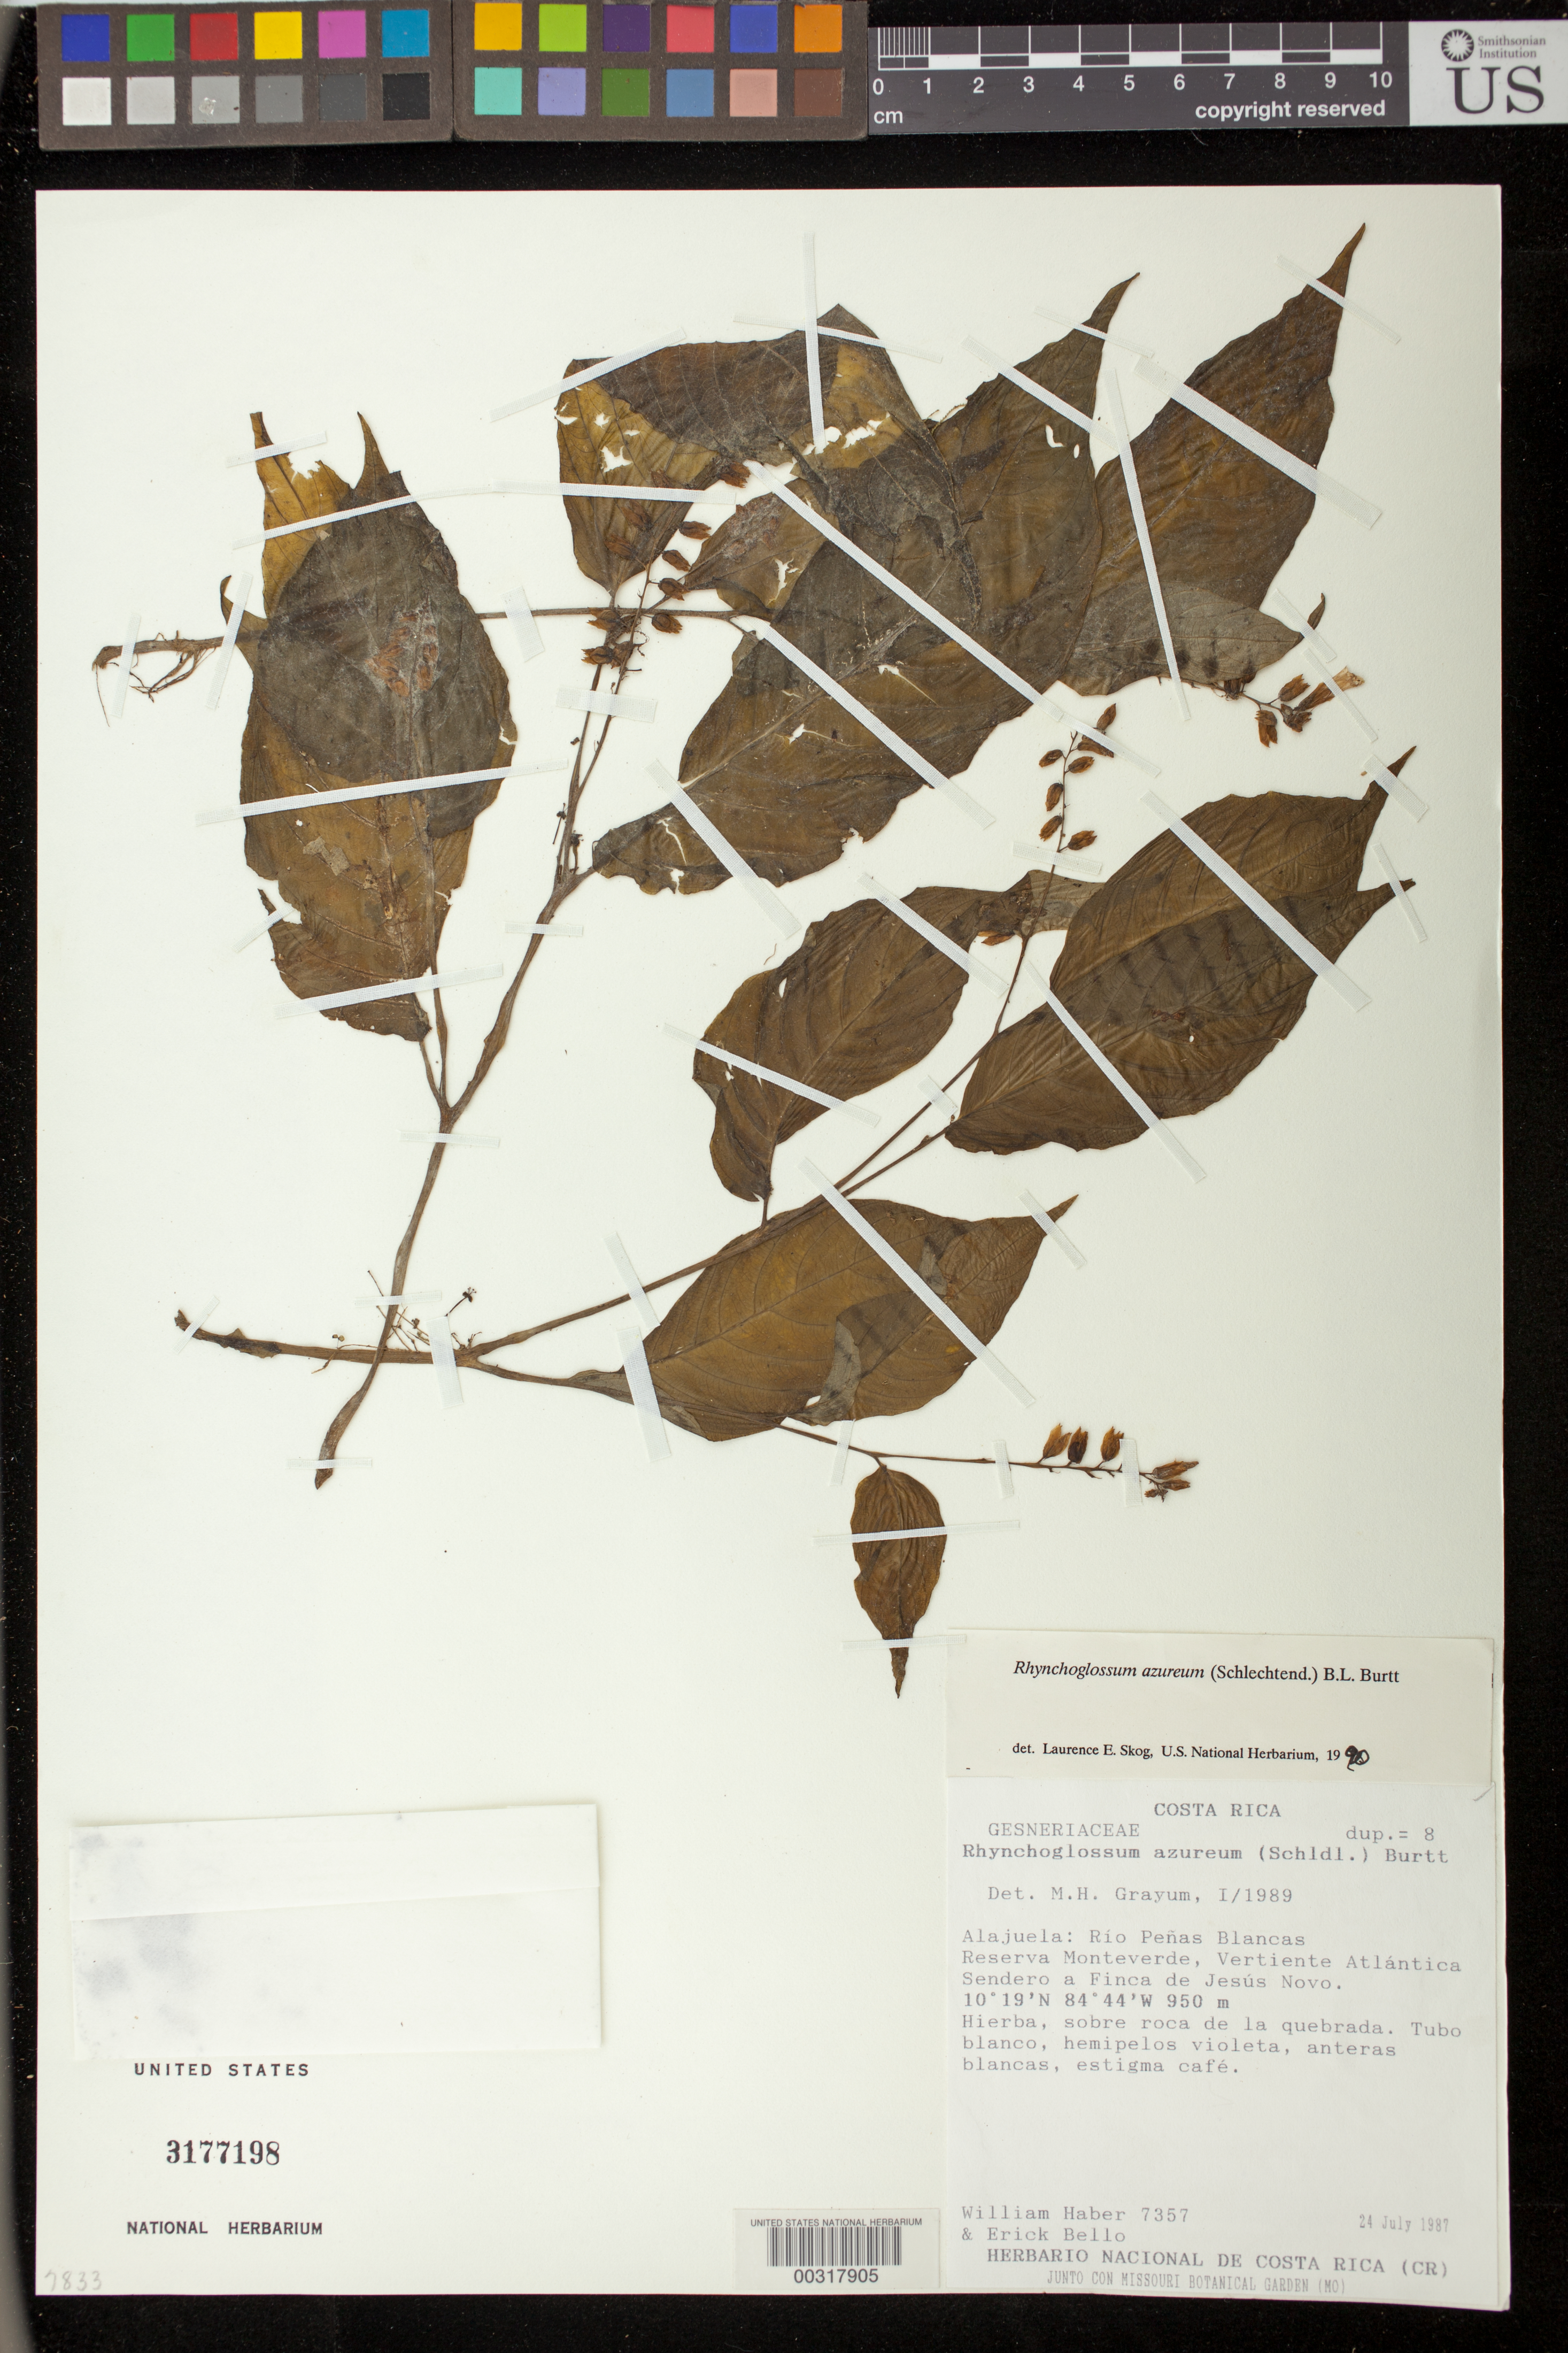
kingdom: Plantae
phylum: Tracheophyta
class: Magnoliopsida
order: Lamiales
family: Gesneriaceae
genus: Rhynchoglossum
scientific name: Rhynchoglossum azureum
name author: (Schltdl.) B.L. Burtt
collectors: W. Haber & E. Bello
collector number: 7357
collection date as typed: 24 Jul 1987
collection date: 1987-07-24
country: Costa Rica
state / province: Alajuela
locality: Rio Penas Blancas Reserva Monteverde, vertiente Atlantica, sendero a Finca de Jesus Novo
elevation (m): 950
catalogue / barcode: US 3177198